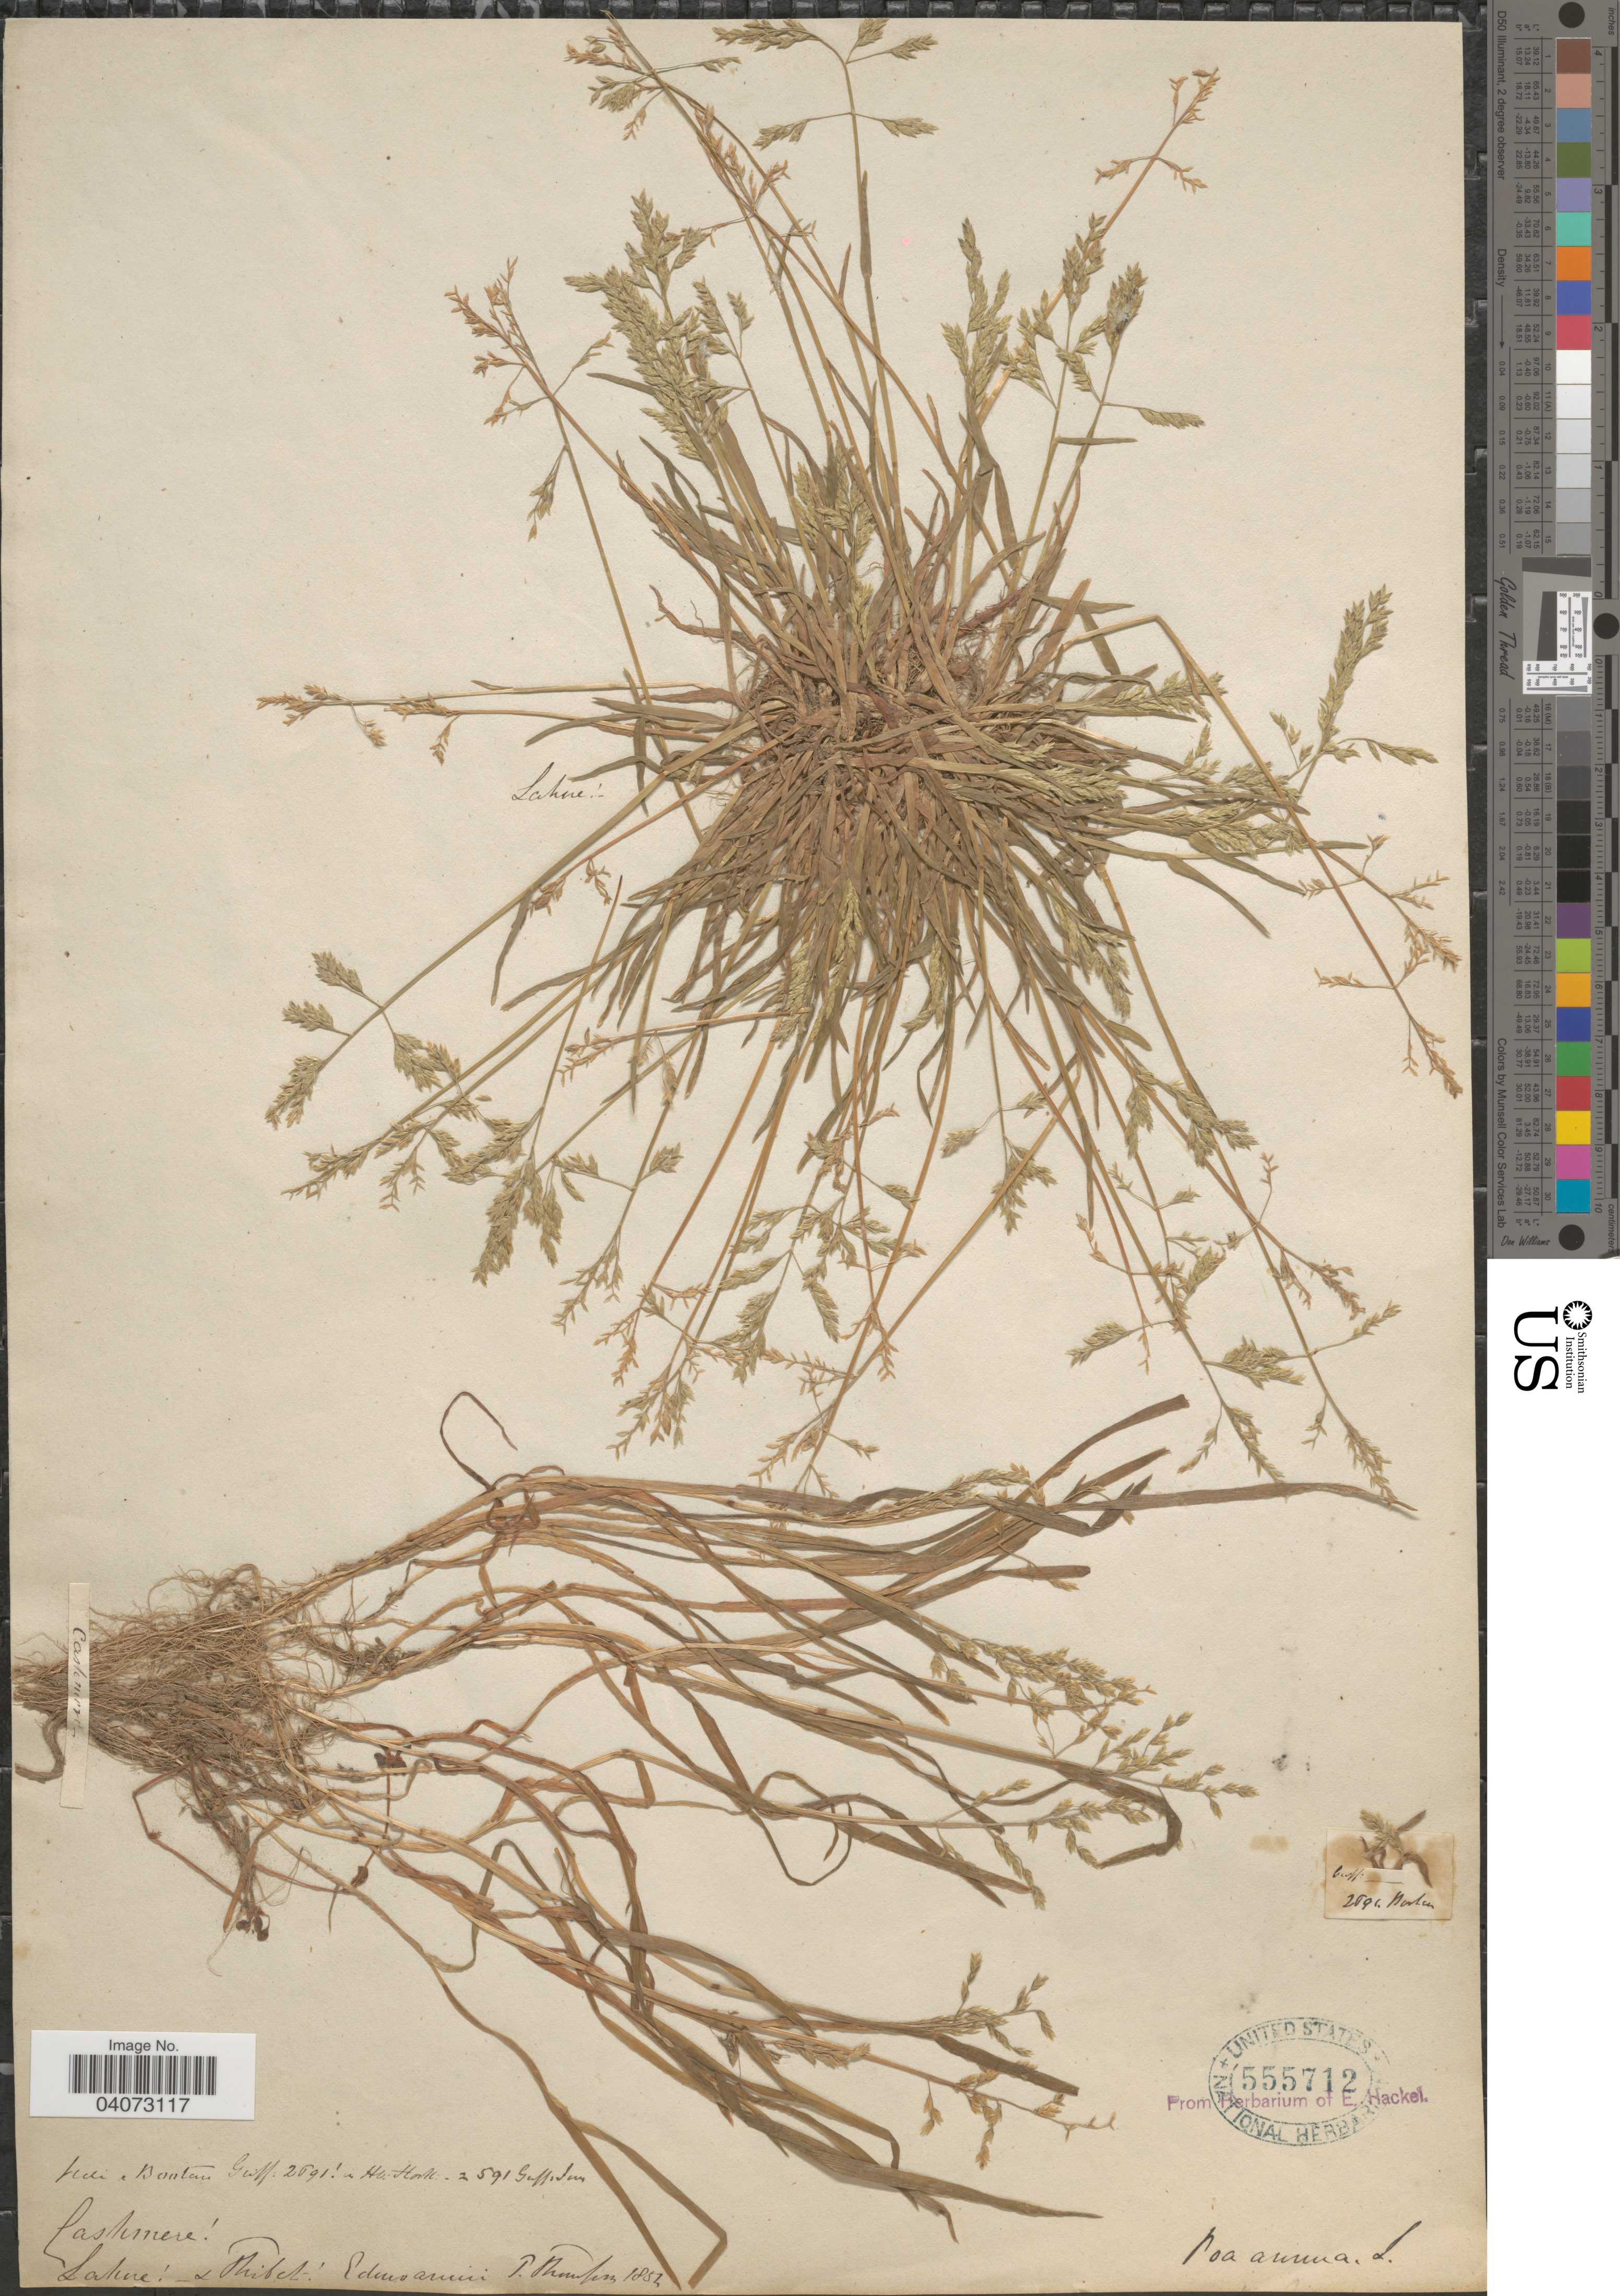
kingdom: Plantae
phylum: Tracheophyta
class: Liliopsida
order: Poales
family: Poaceae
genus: Poa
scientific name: Poa annua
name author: L.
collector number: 591?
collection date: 1852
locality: Cashmere. Lahure: & Thibet. Edmoarini [interpreted].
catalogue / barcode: US 555712